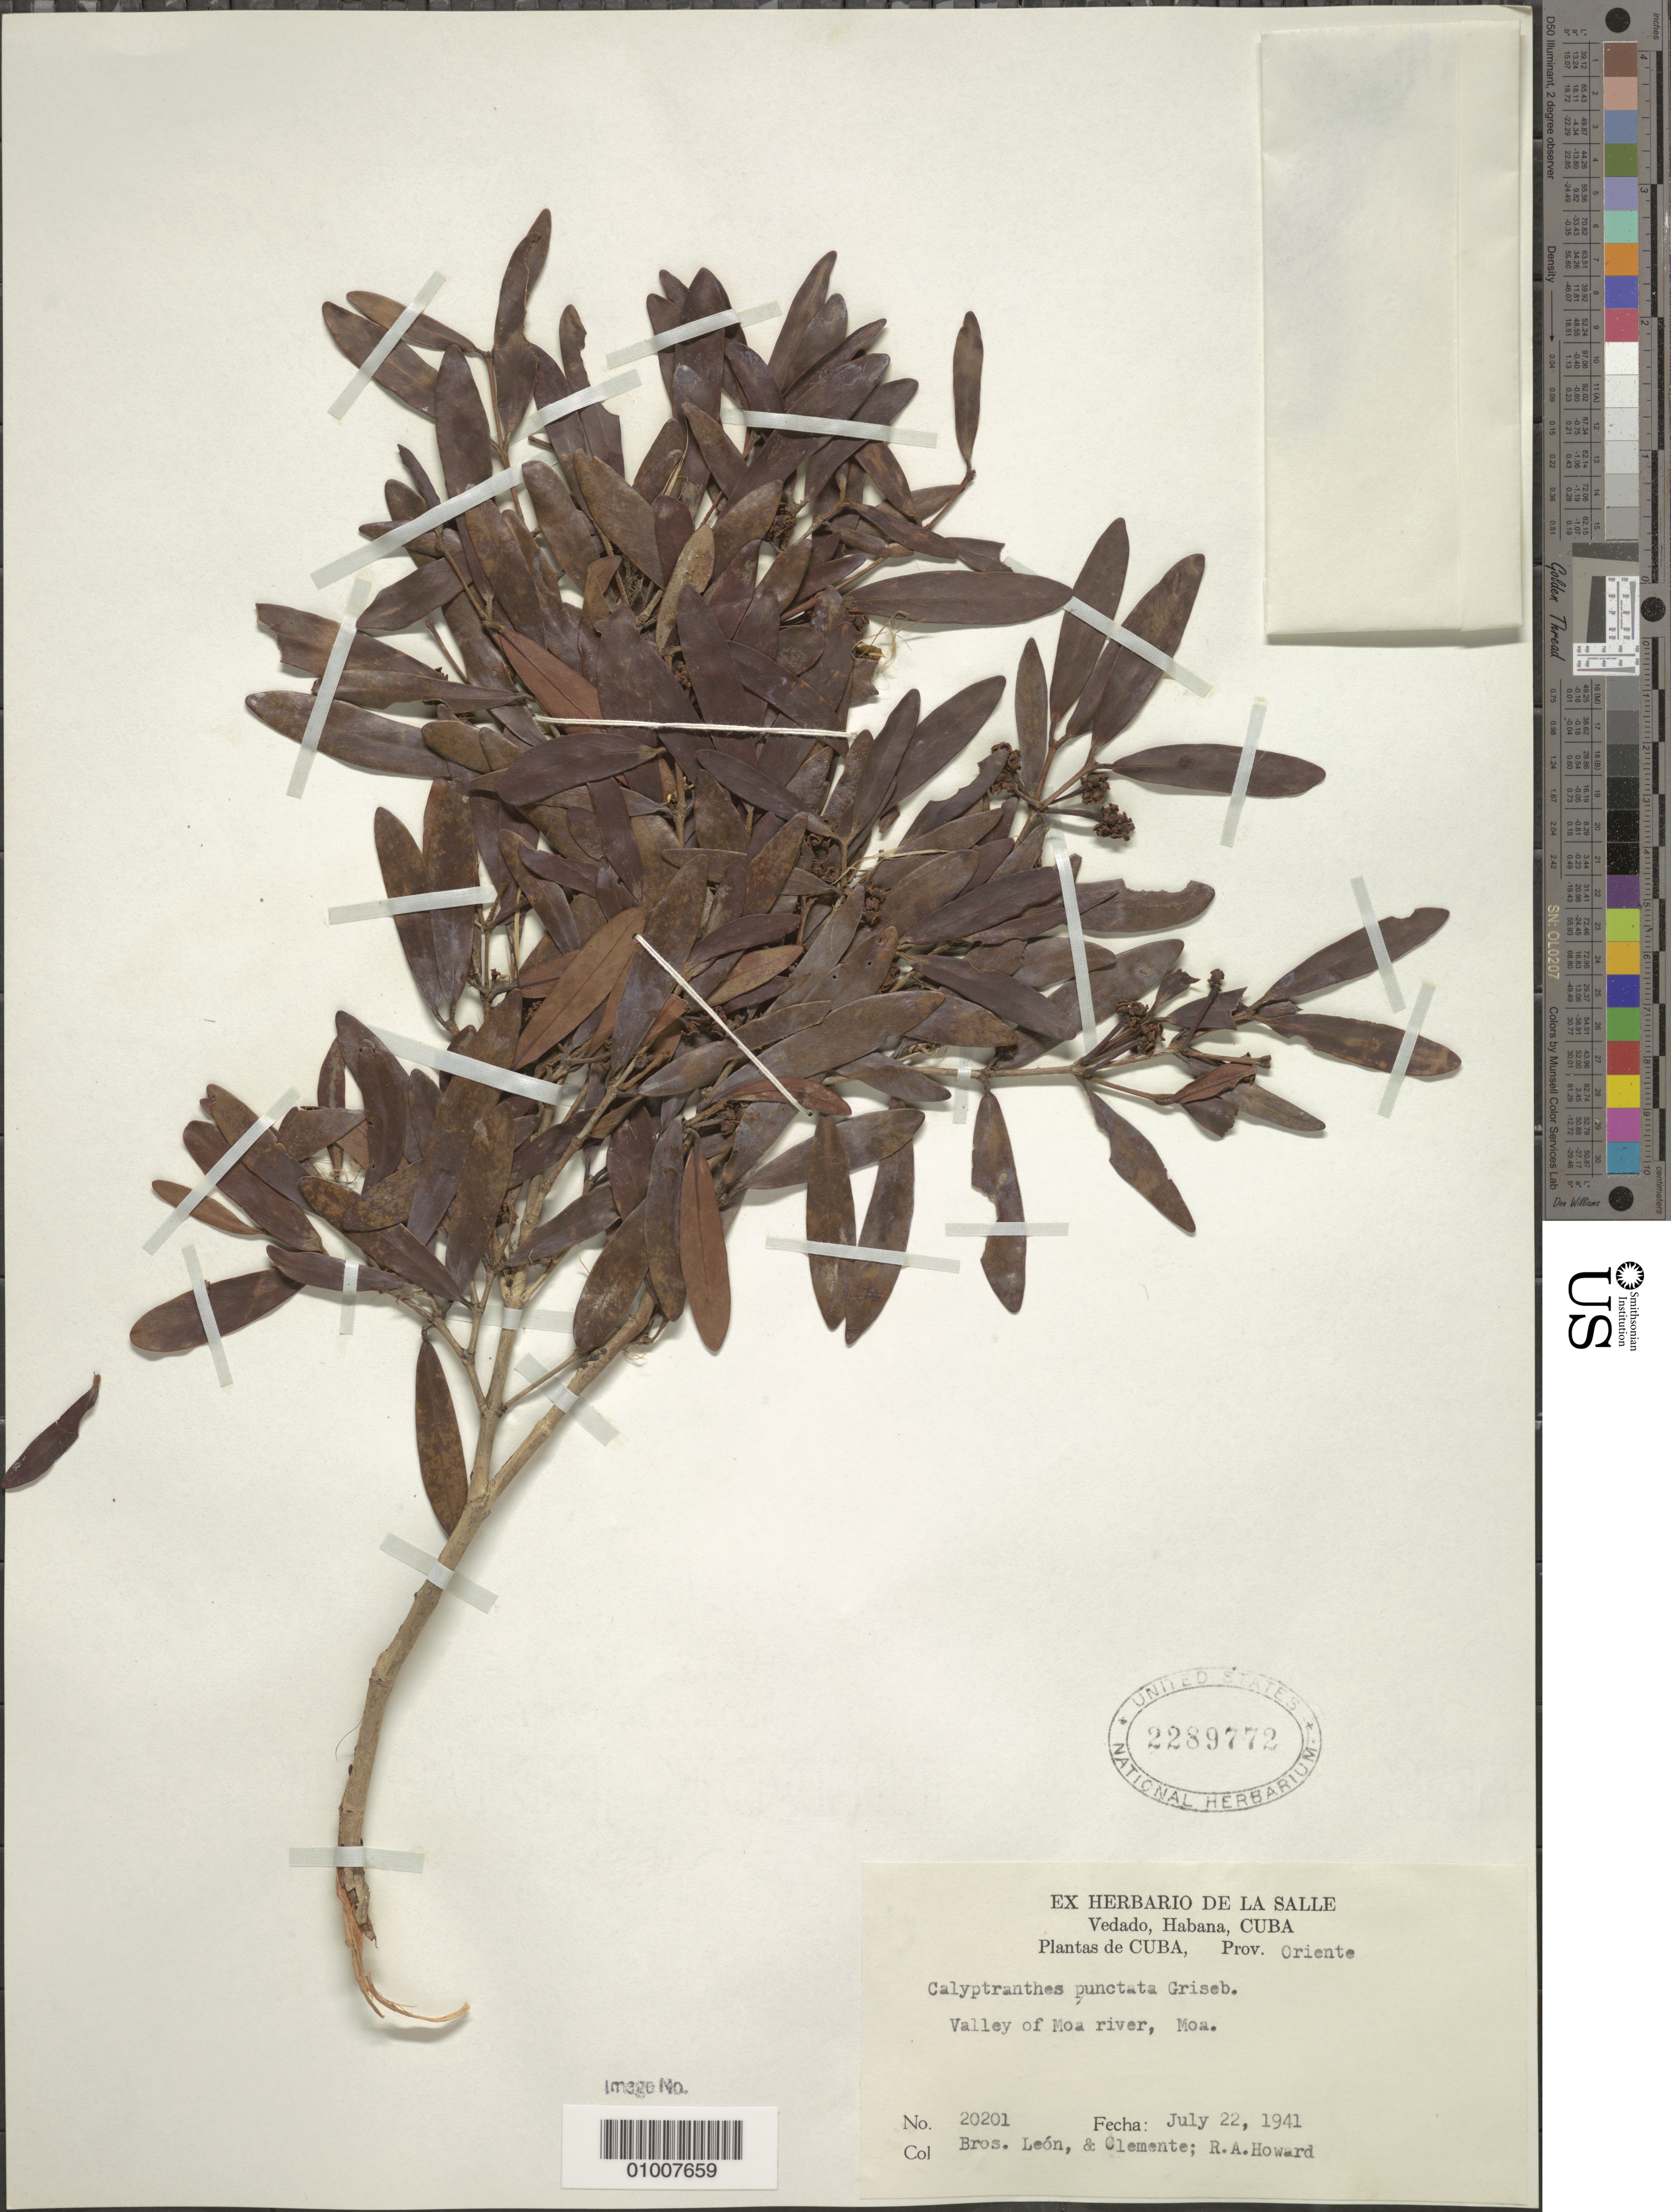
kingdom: Plantae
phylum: Tracheophyta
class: Magnoliopsida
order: Myrtales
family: Myrtaceae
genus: Myrcia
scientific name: Myrcia foramina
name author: Z. Acosta & K. Samra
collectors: Bro. León, Bro. Clemente & R. A. Howard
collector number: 20201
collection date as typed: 22 Jul 1944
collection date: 1944-07-22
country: Cuba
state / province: Holguín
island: Cuba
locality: Valley of Moa [Oriente] River, Moa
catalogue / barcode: US 2289772